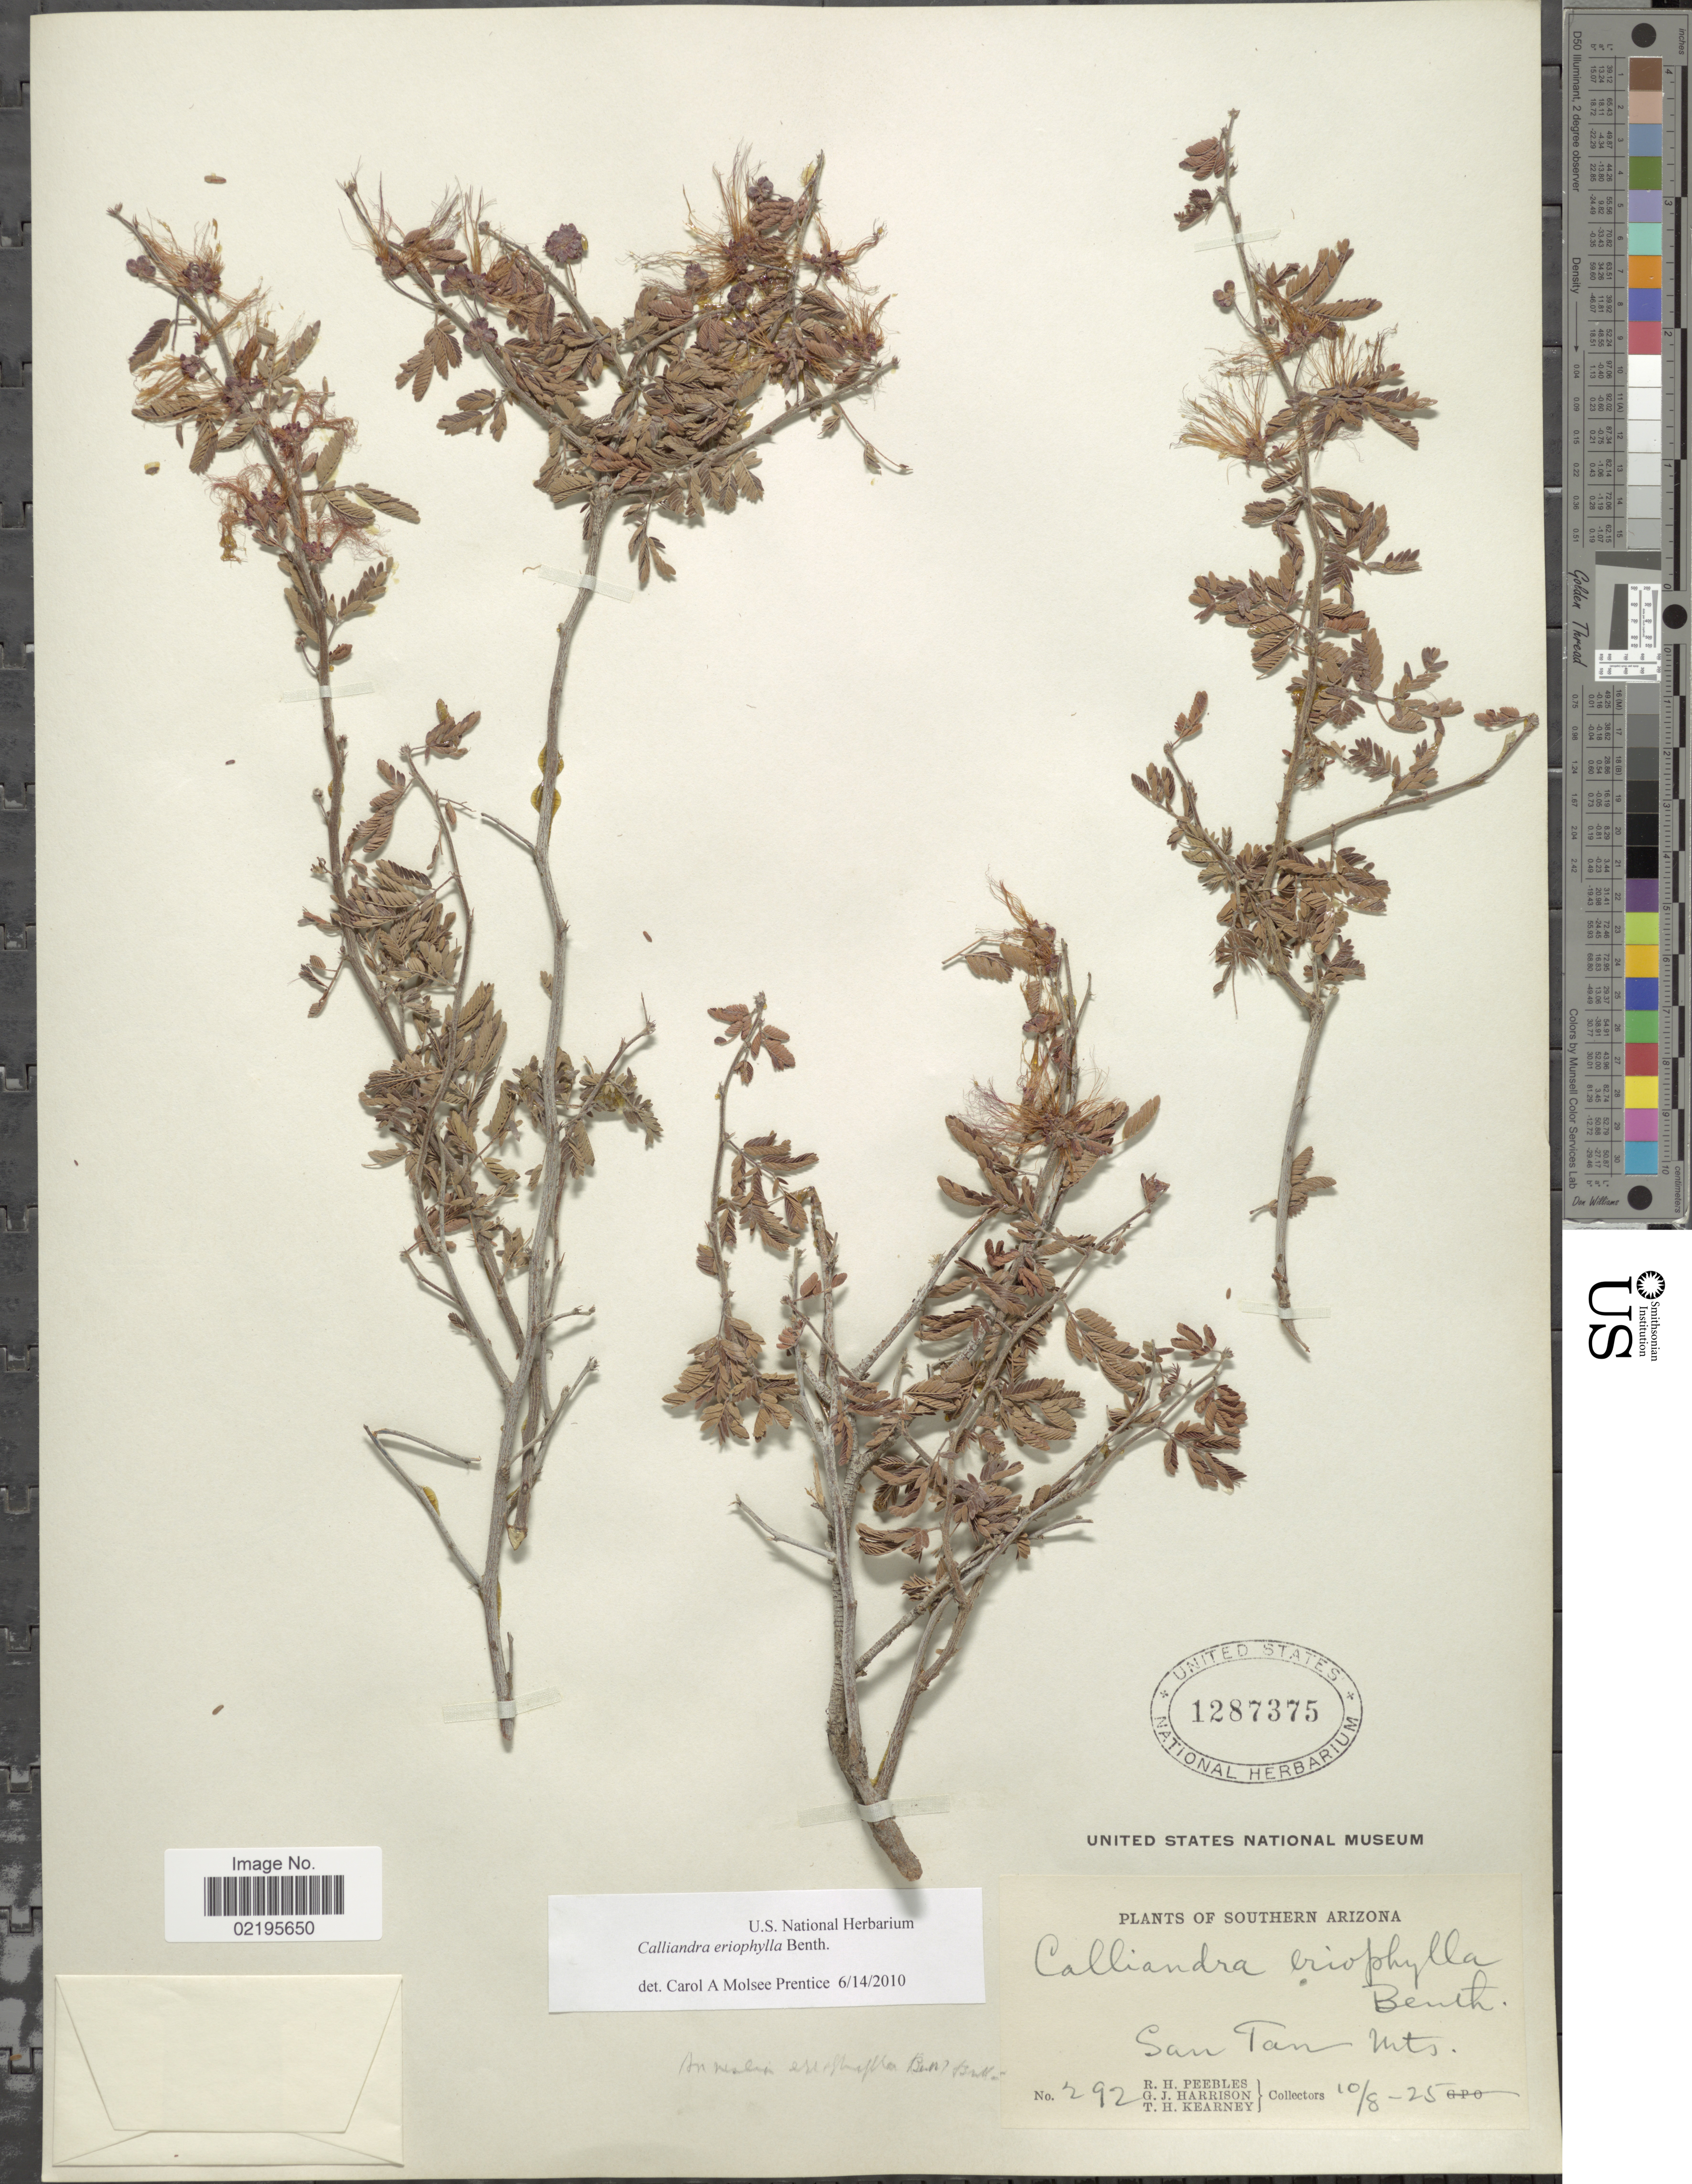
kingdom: Plantae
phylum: Tracheophyta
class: Magnoliopsida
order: Fabales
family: Fabaceae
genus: Calliandra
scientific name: Calliandra eriophylla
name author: Benth.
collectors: R. H. Peebles, G. J. Harrison & T. H. Kearney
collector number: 292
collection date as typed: Transcribed d/m/y: 8/10/25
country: United States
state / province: Arizona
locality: Southern Arizona, San Tan Mts.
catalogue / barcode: US 1287375